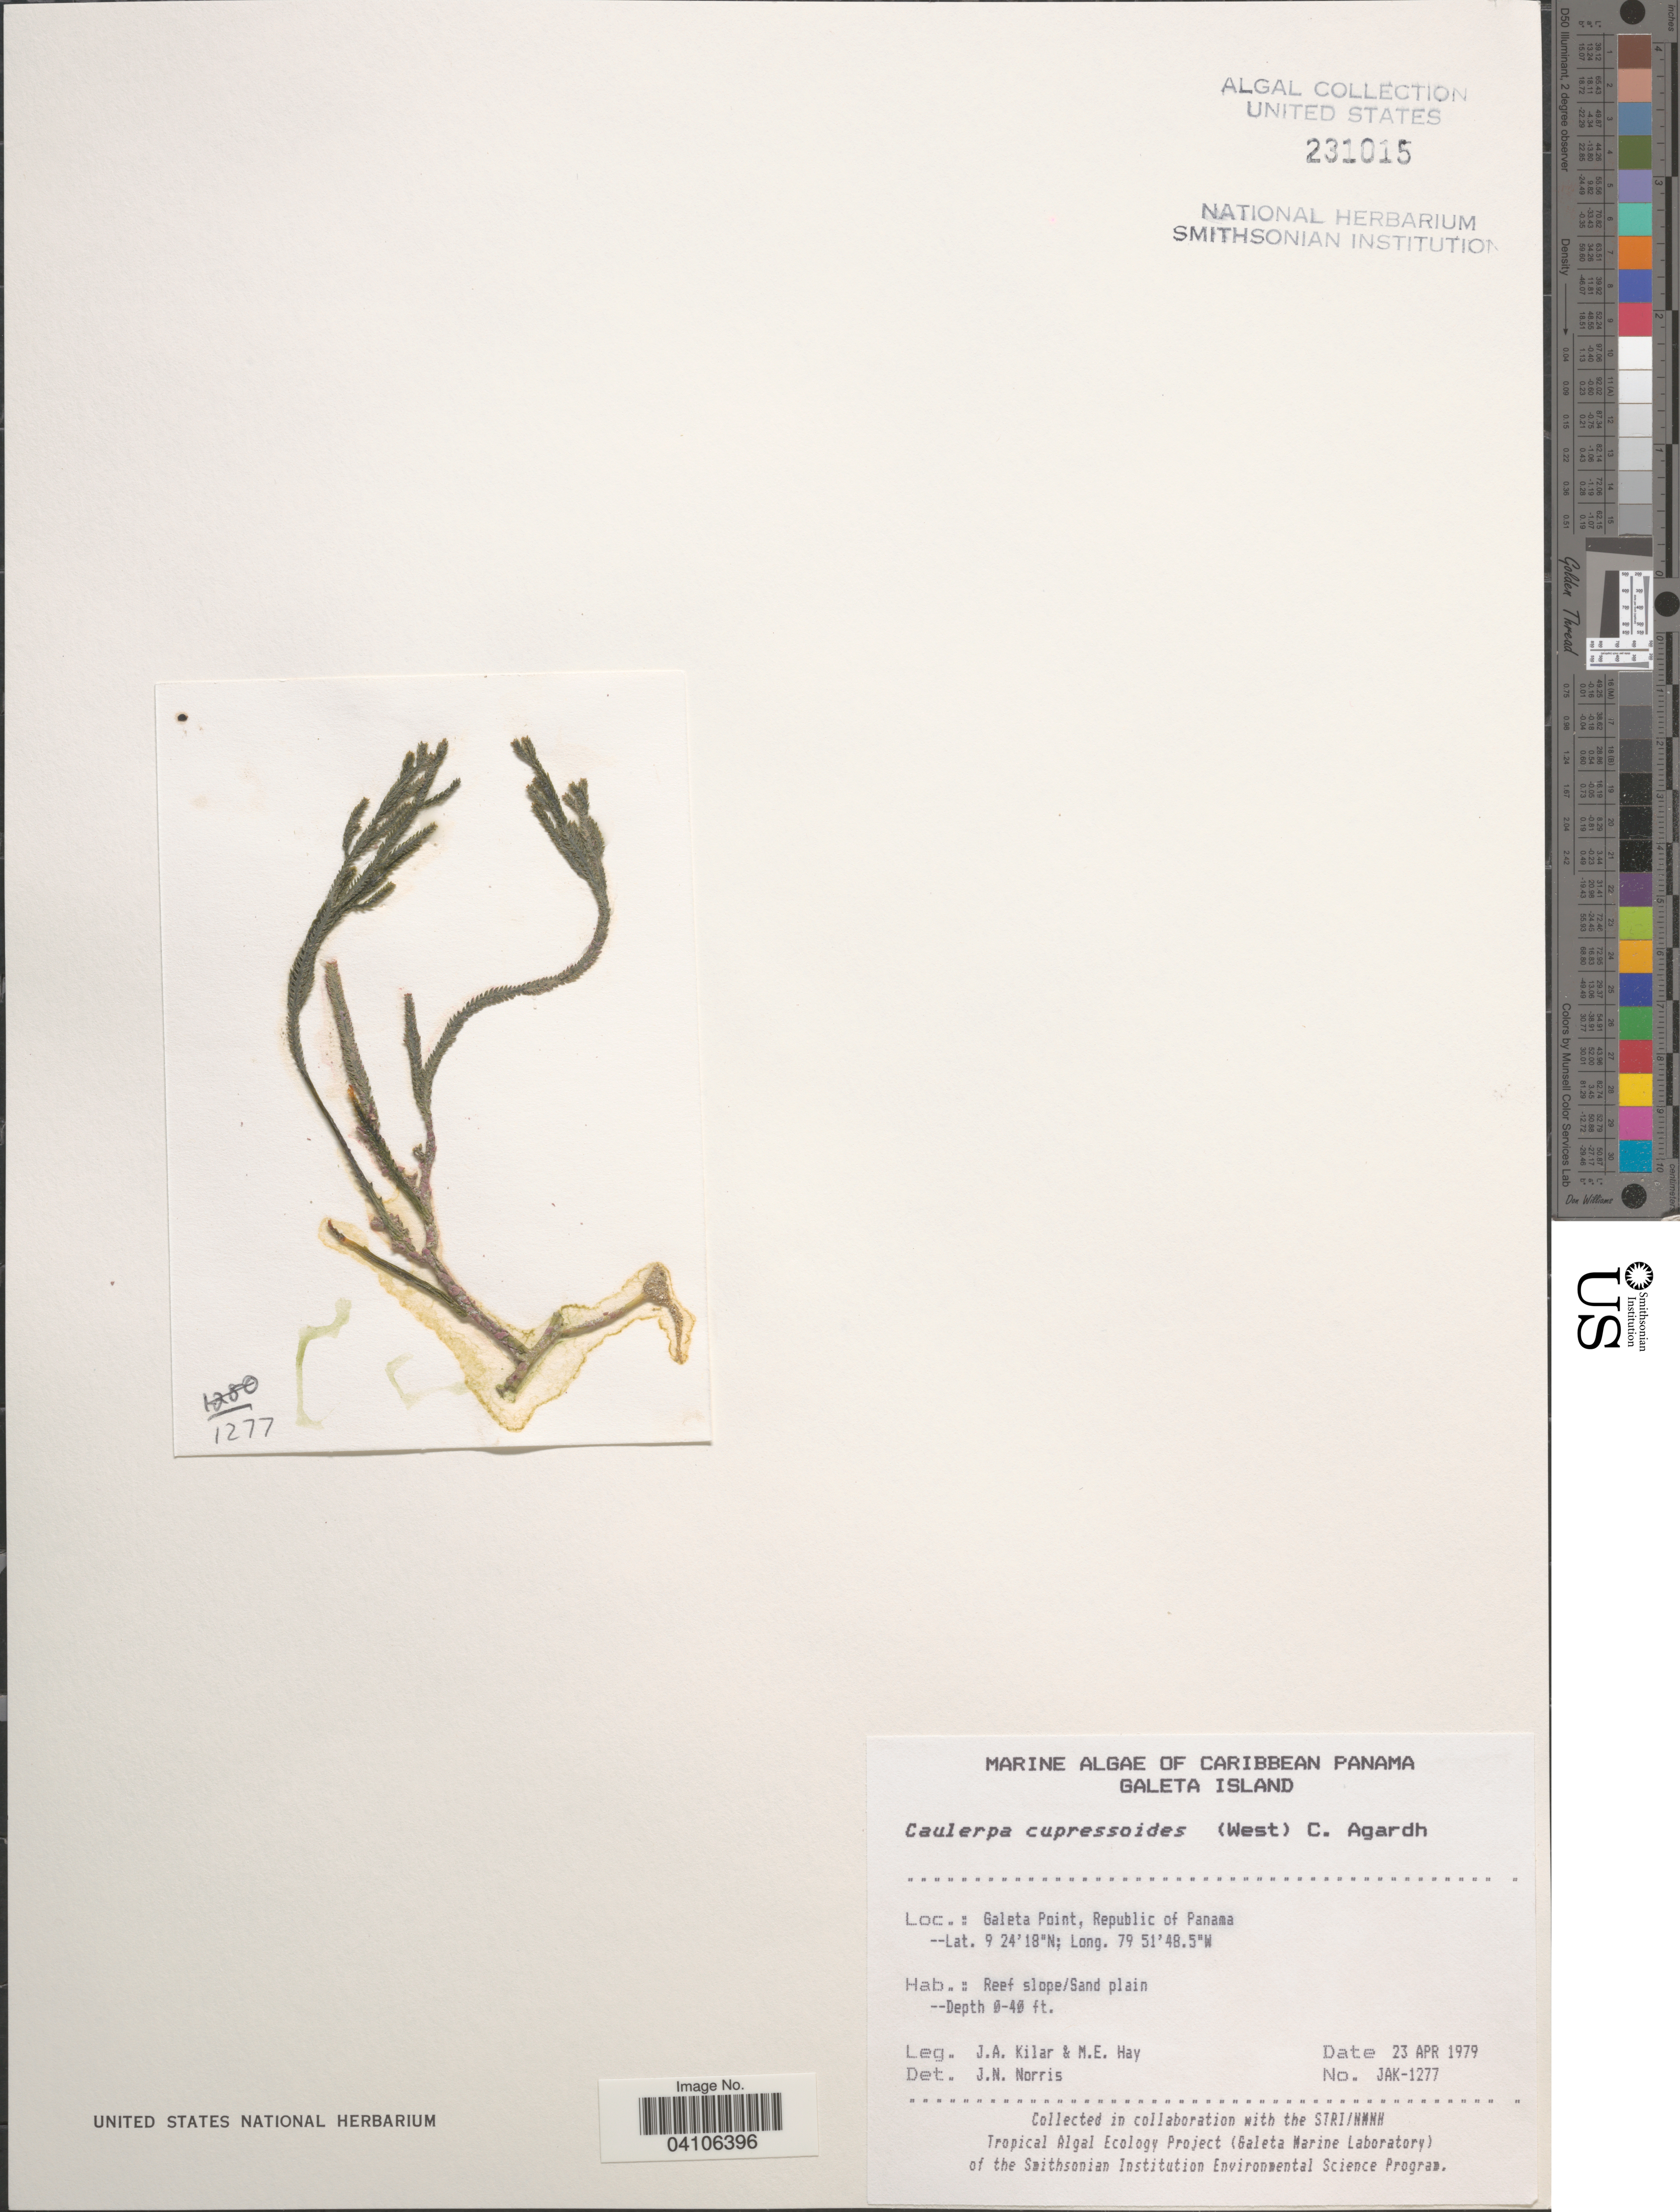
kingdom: Plantae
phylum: Chlorophyta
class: Ulvophyceae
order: Bryopsidales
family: Caulerpaceae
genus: Caulerpa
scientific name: Caulerpa cupressoides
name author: (Vahl) C. Agardh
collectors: J. A. Kilar & M. E. Hay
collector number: JAK-1277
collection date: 1979-04-23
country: Panama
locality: Caribbean Panama. Galeta Island. Galeta Point, Republic of Panama.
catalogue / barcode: US 231015